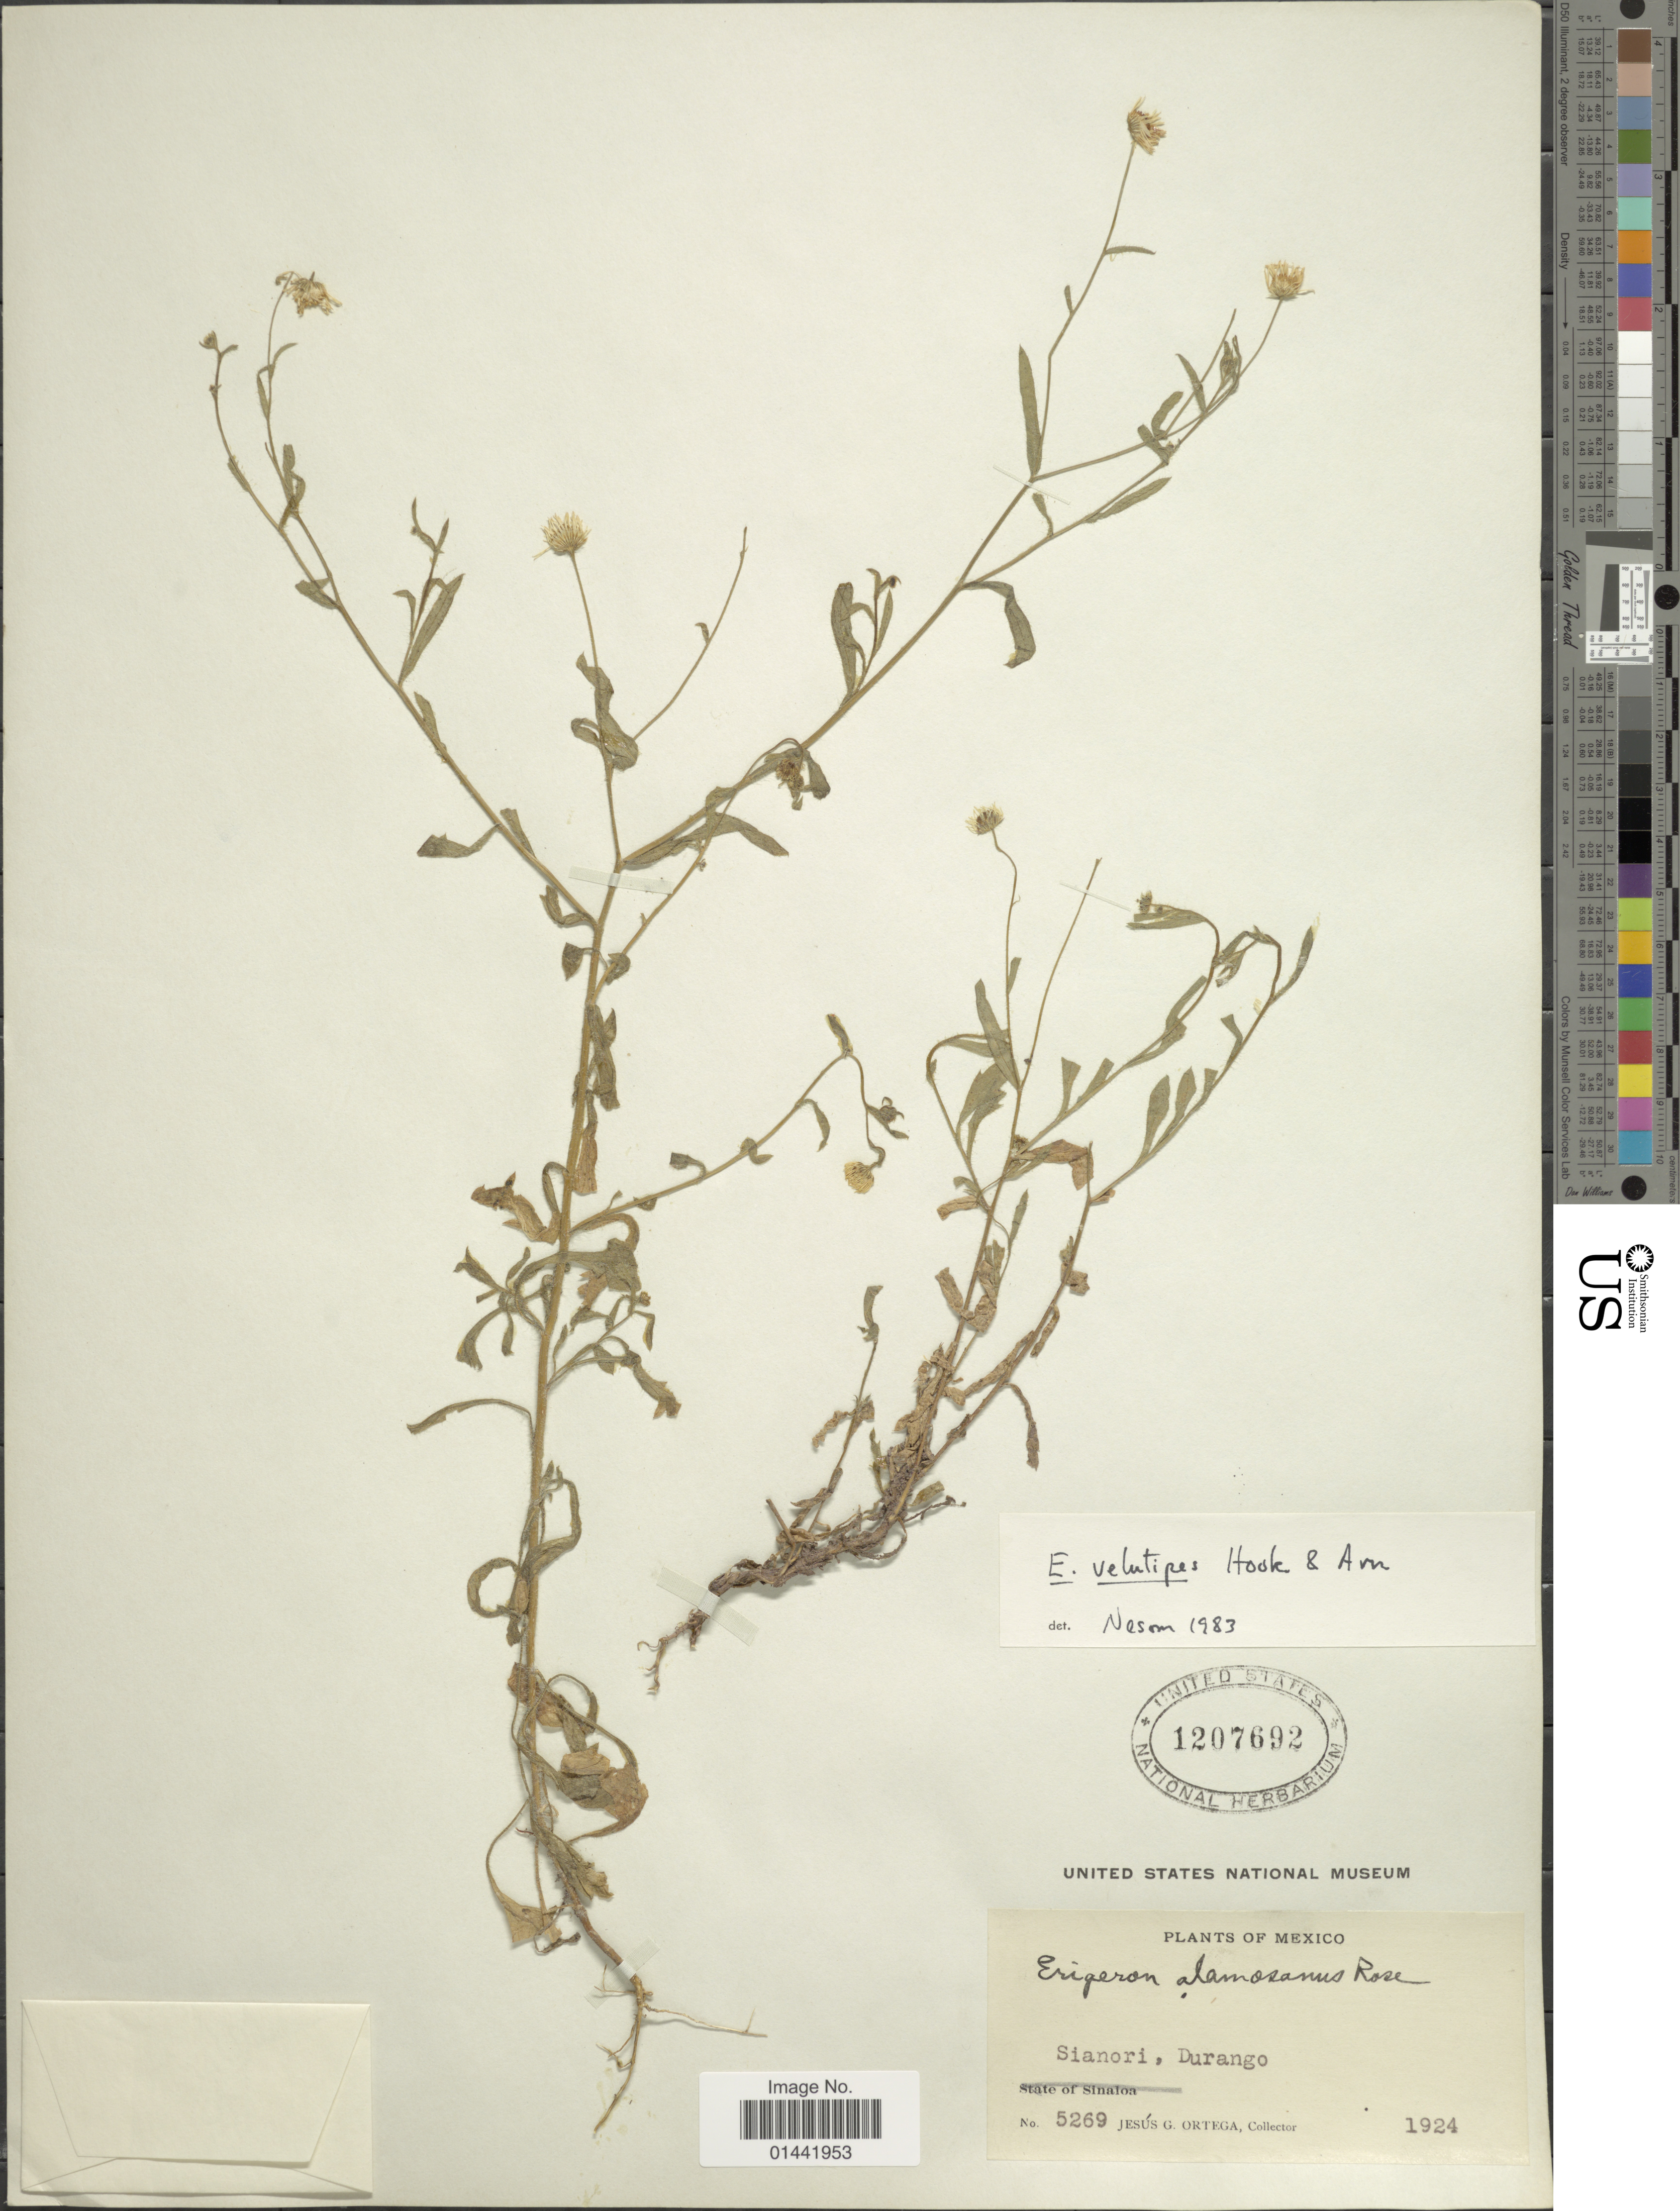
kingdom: Plantae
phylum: Tracheophyta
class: Magnoliopsida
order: Asterales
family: Asteraceae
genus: Erigeron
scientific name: Erigeron velutipes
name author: Hook. & Arn.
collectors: J. Ortega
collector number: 5269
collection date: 1924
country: Mexico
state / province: Durango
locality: Sianori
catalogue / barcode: US 1207692